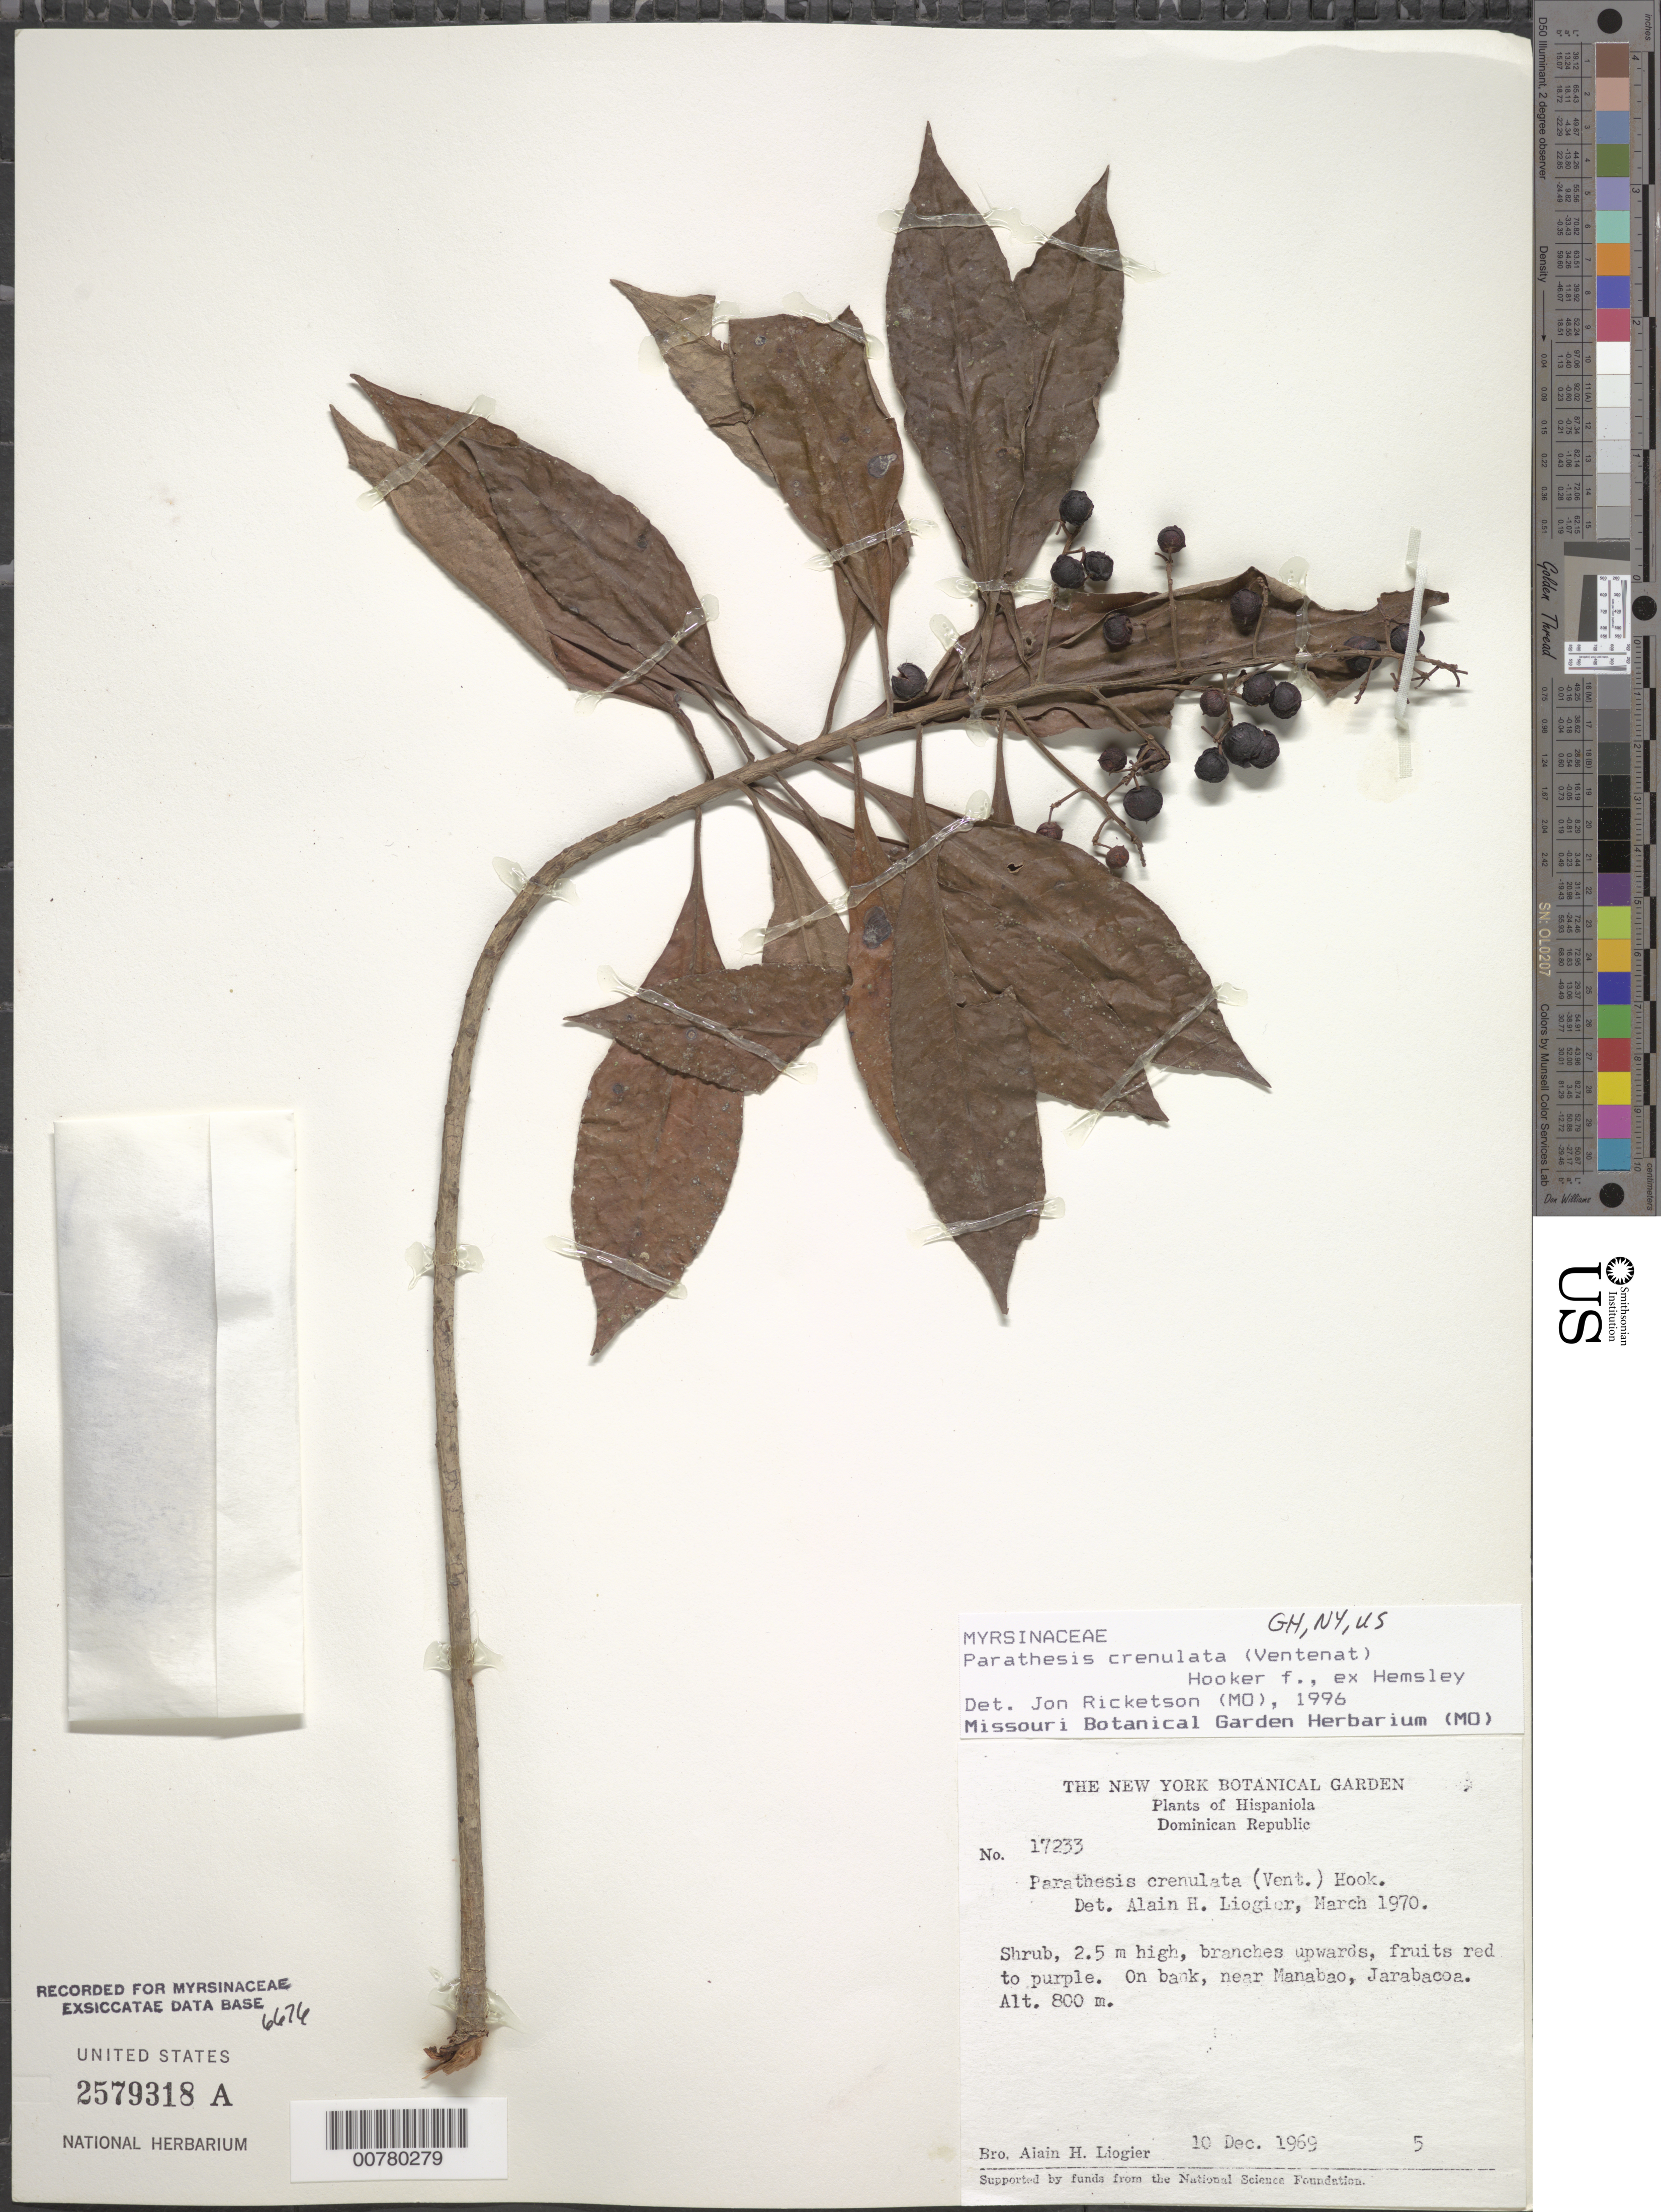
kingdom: Plantae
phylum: Tracheophyta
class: Magnoliopsida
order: Ericales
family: Primulaceae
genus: Parathesis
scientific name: Parathesis crenulata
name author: (Vent.) Hook. f. ex Hemsl.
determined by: Ricketson, Jon M., (MO), Missouri Botanical Garden (UNITED STATES)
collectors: A. H. Liogier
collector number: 17233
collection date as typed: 10 Dec 1969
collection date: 1969-12-10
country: Dominican Republic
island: Hispaniola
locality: Jarabacoa, near Manabao.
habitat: On banks.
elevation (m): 800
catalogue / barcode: US 2579318A